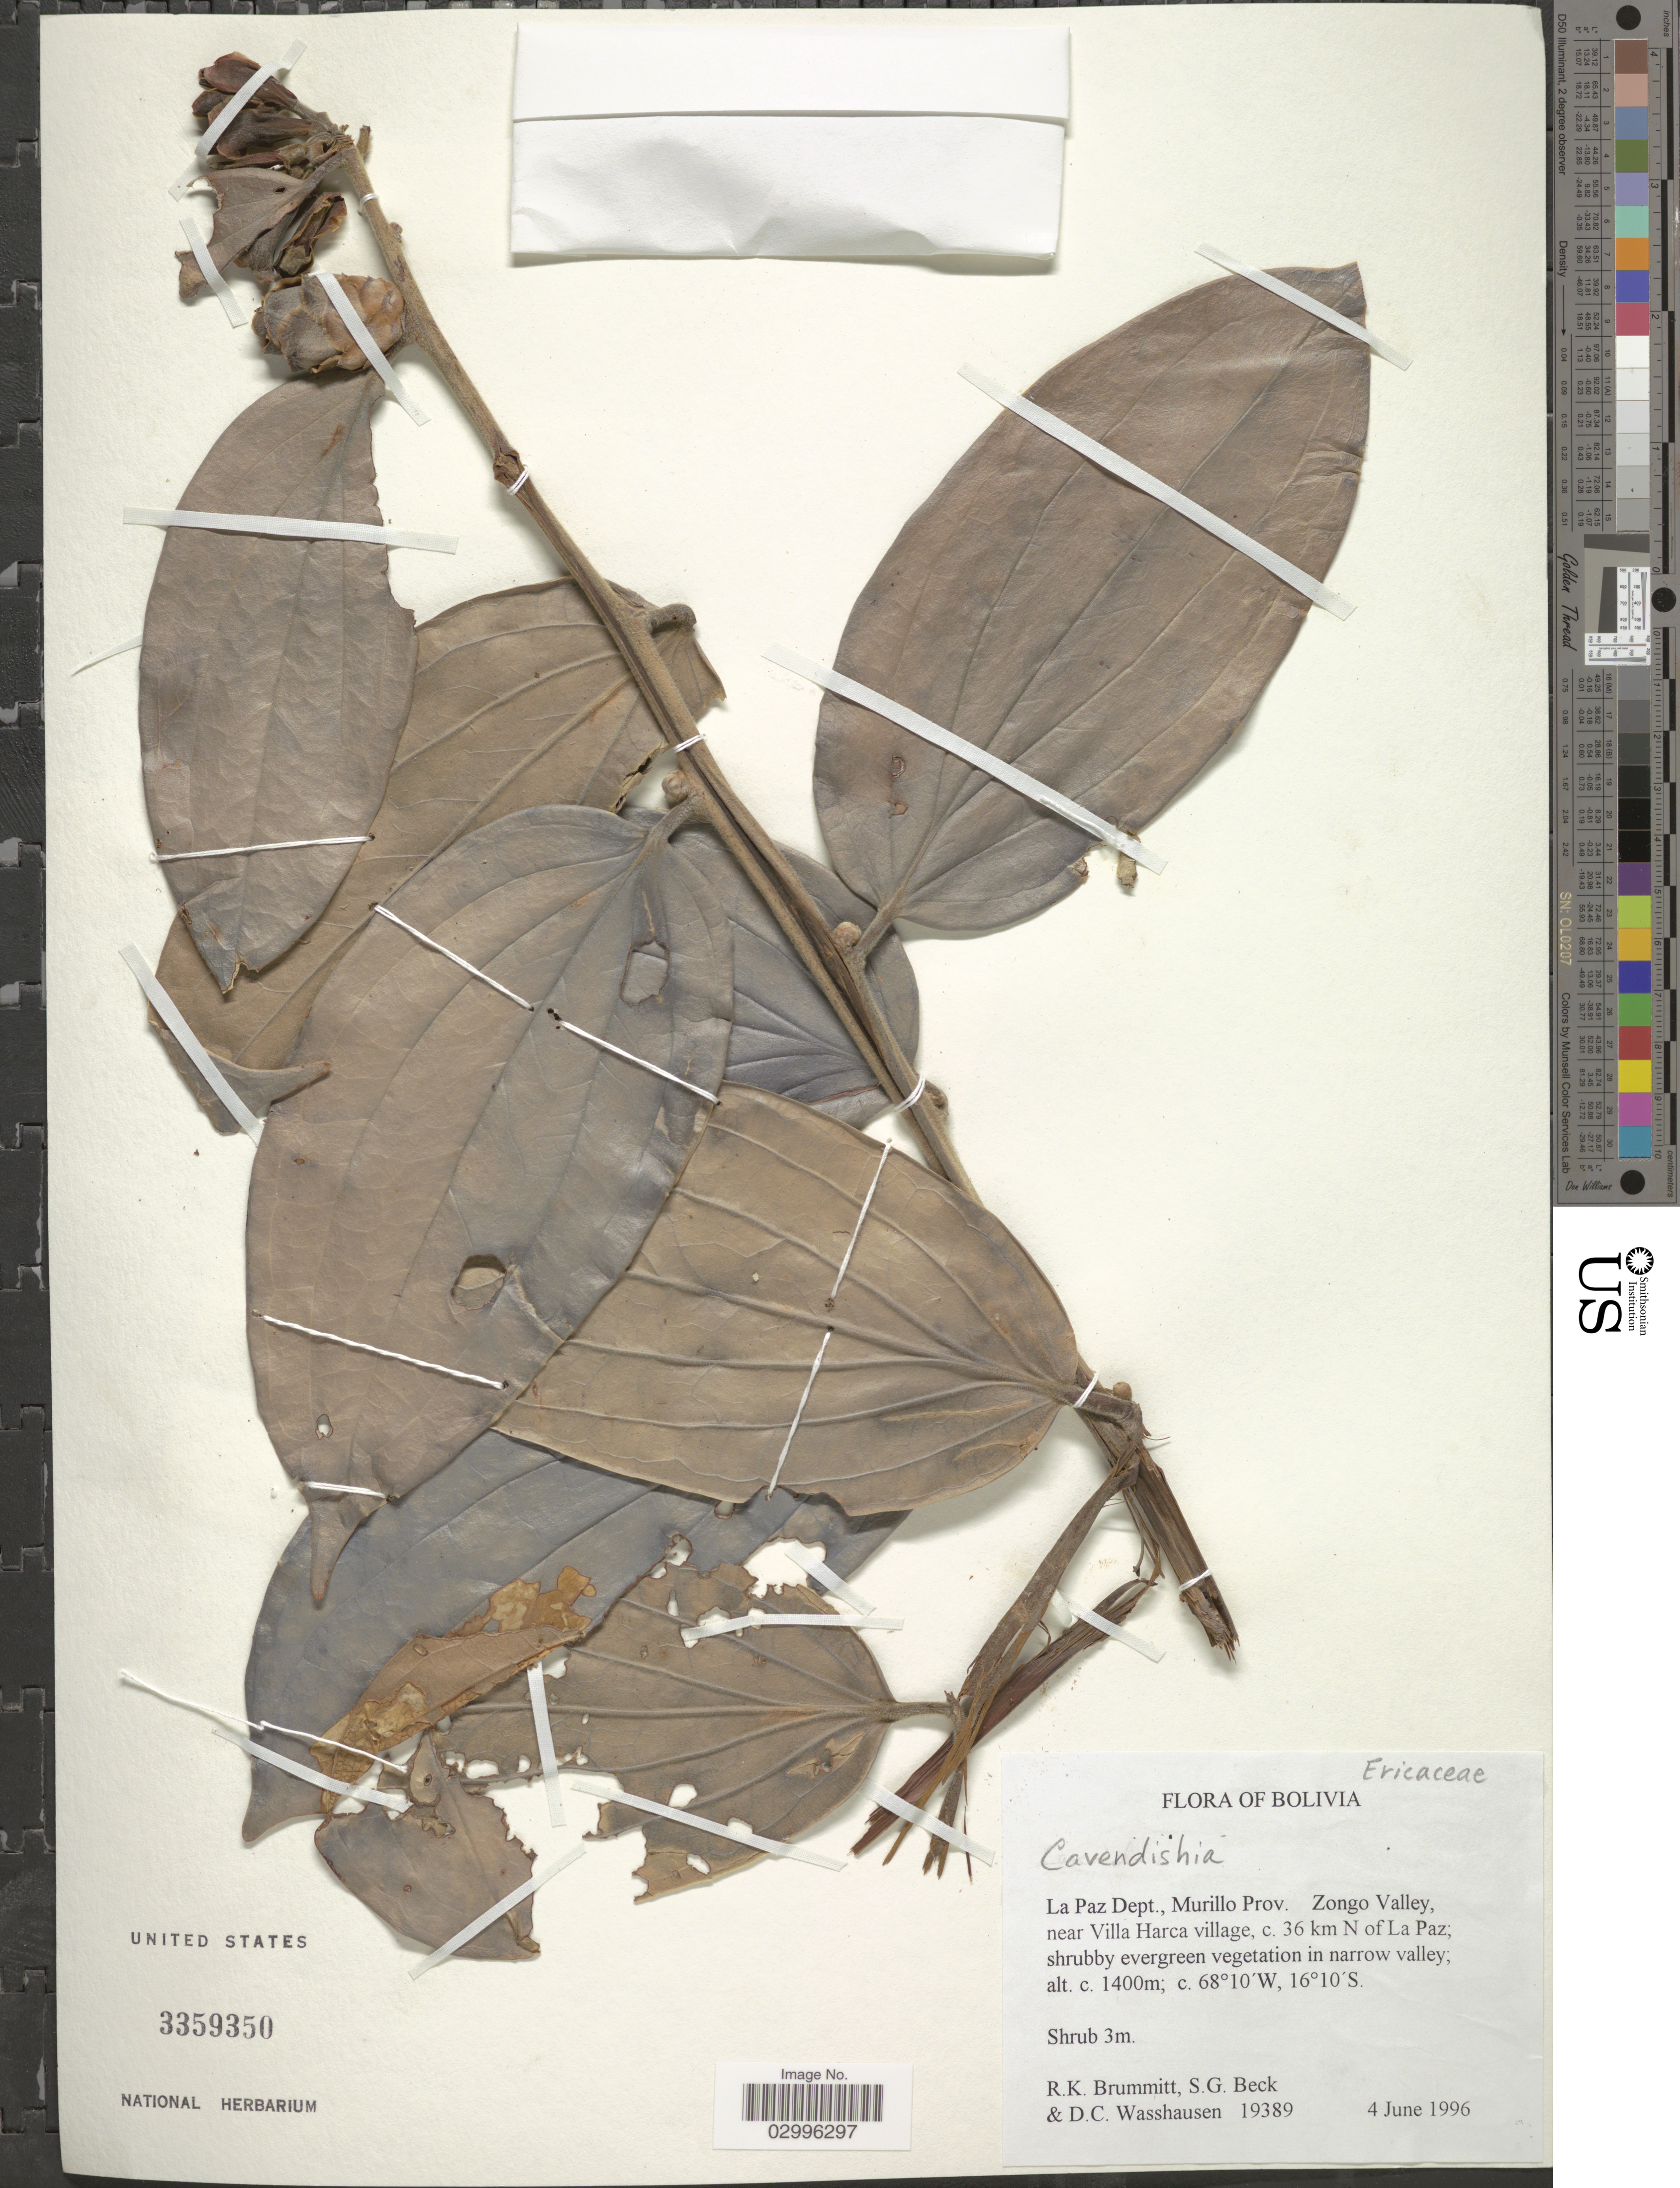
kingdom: Plantae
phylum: Tracheophyta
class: Magnoliopsida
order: Ericales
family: Ericaceae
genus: Cavendishia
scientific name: Cavendishia sp.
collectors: R. K. Brummitt, S. G. Beck & D. C. Wasshausen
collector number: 19389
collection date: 1996-06-04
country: Bolivia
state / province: La Paz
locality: La Paz Dept., Murillo Prov. Zongo Valley, near Villa Harca village, c. 36 km N of La Paz.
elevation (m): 1400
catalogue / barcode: US 3359350